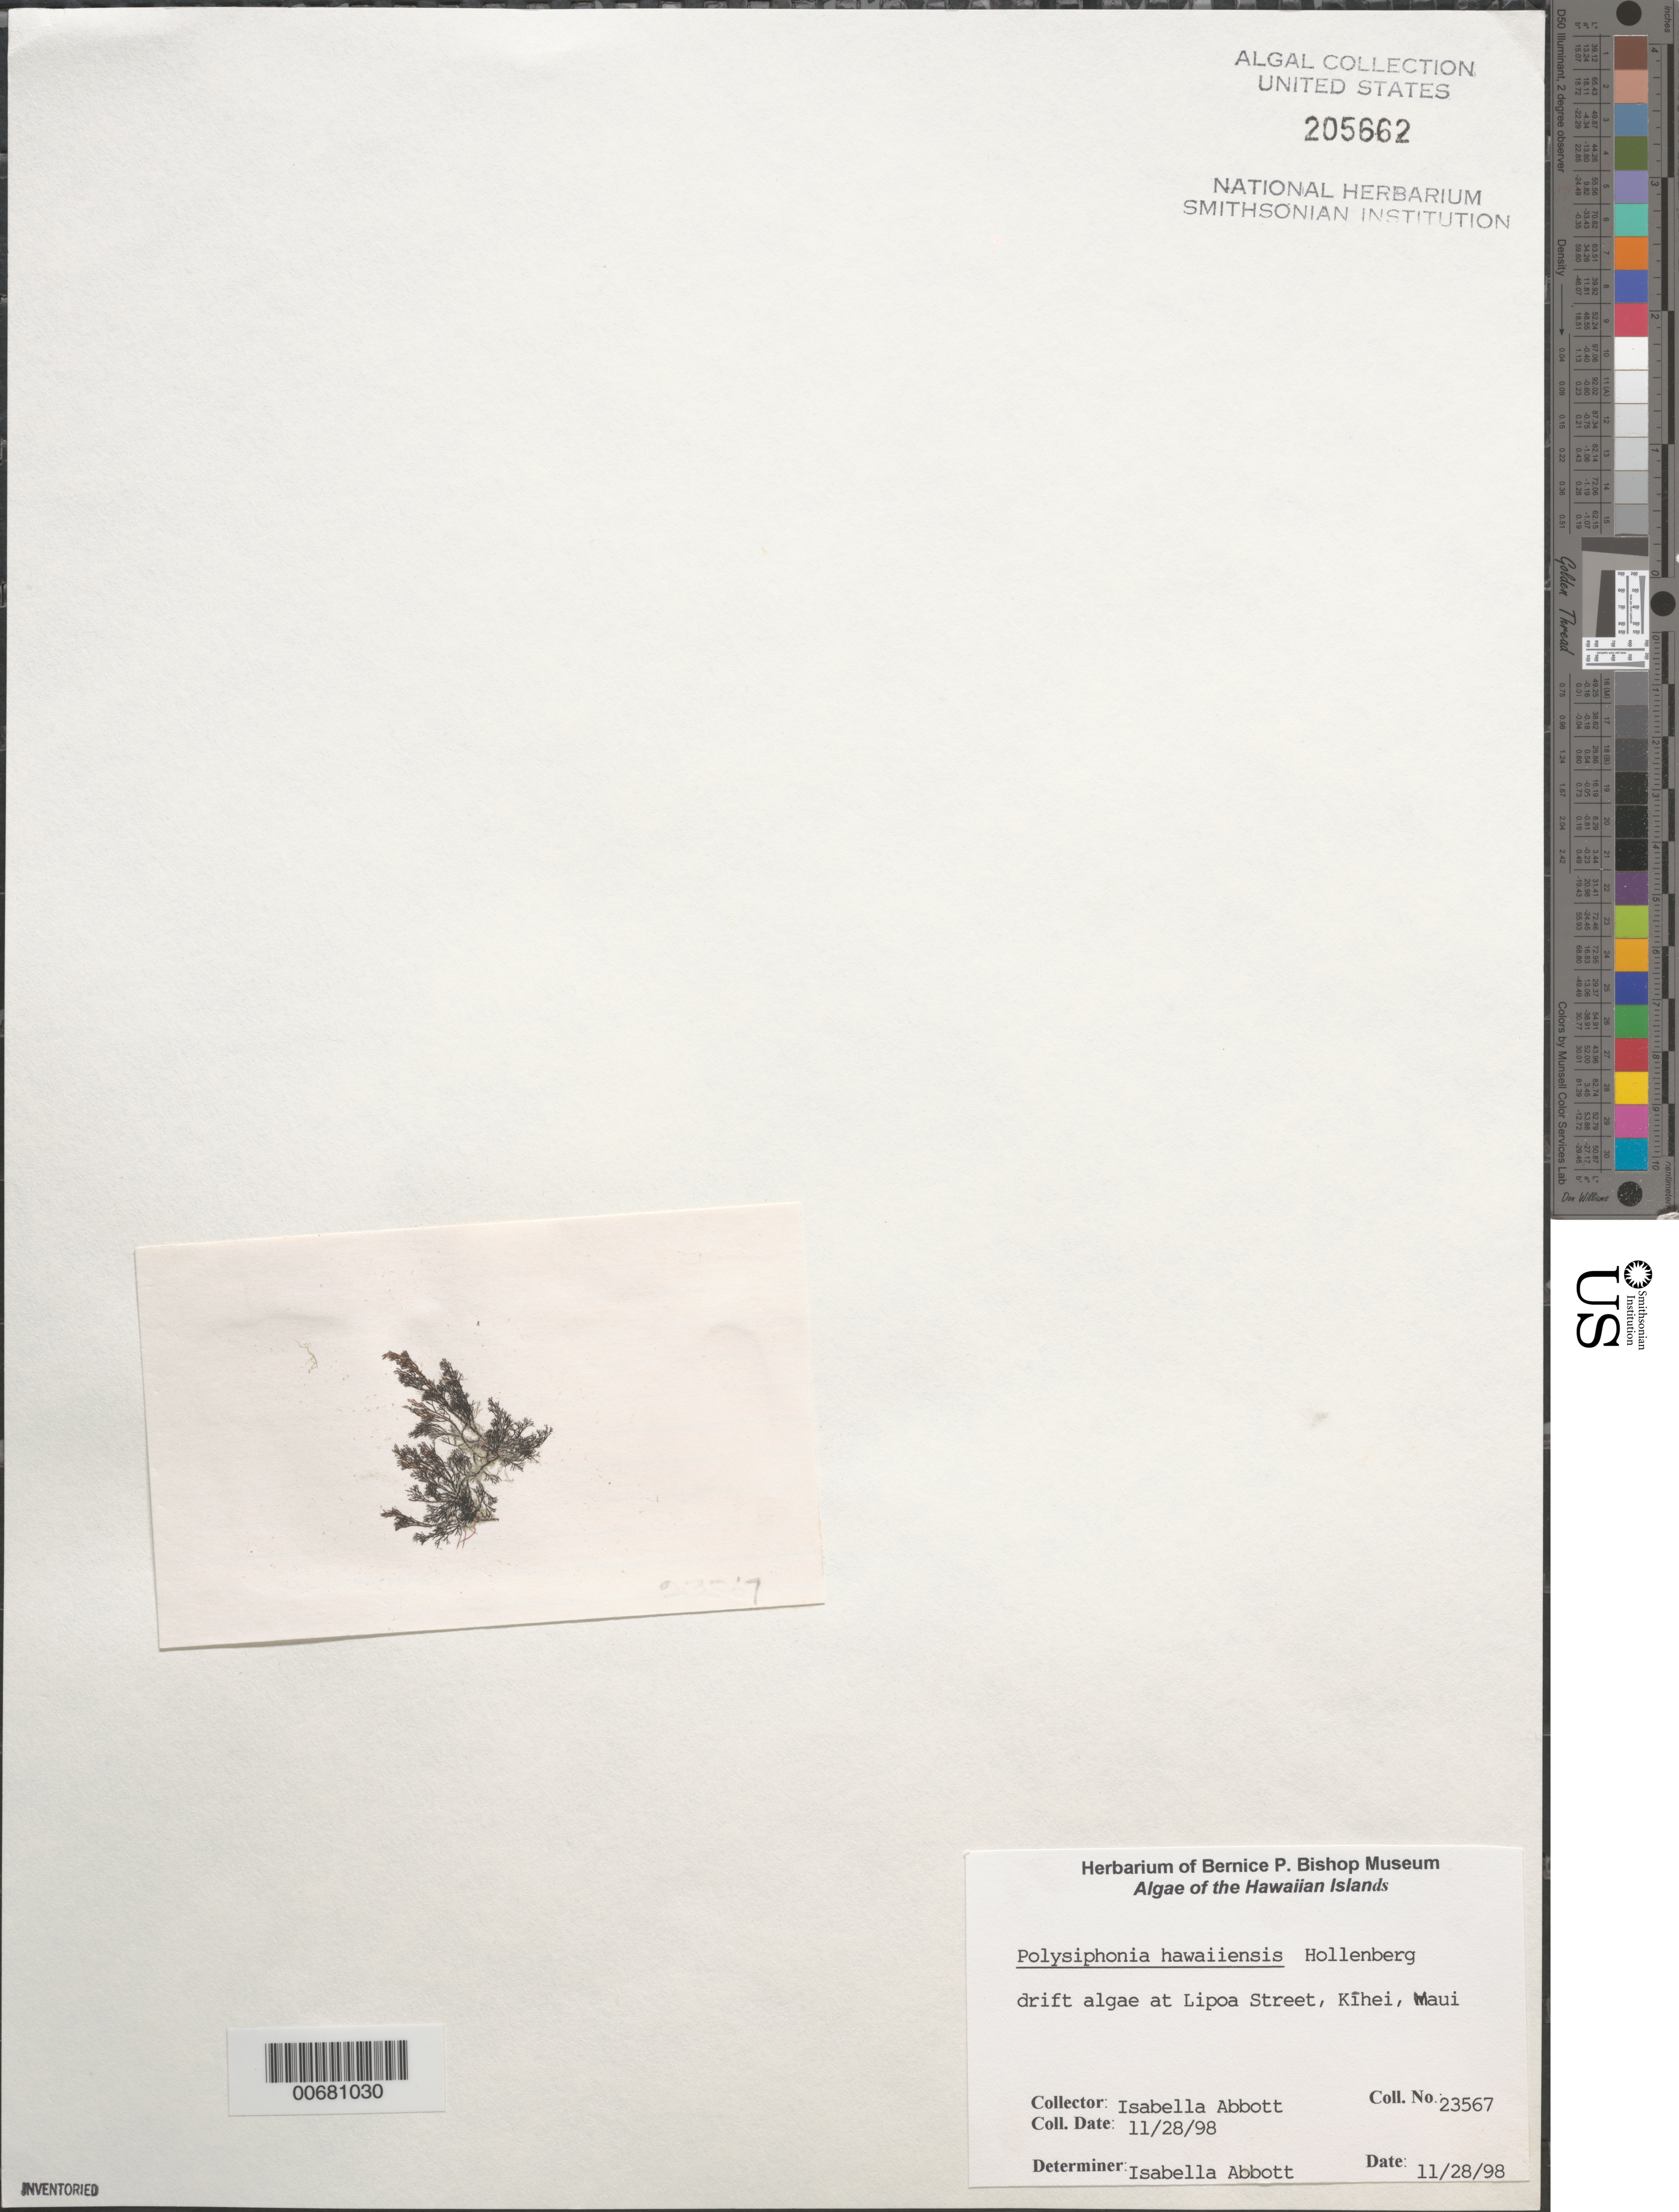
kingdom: Plantae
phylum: Rhodophyta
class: Florideophyceae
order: Ceramiales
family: Rhodomelaceae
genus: Melanothamnus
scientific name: Melanothamnus hawaiiensis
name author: (Hollenb.) Diaz-Tapia & Maggs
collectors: I. A. Abbott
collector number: IAA 23567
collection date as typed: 28 Nov 1998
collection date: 1998-11-28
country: United States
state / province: Hawaii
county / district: Maui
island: Maui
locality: Lipoa Street, Kihei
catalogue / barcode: US 205662